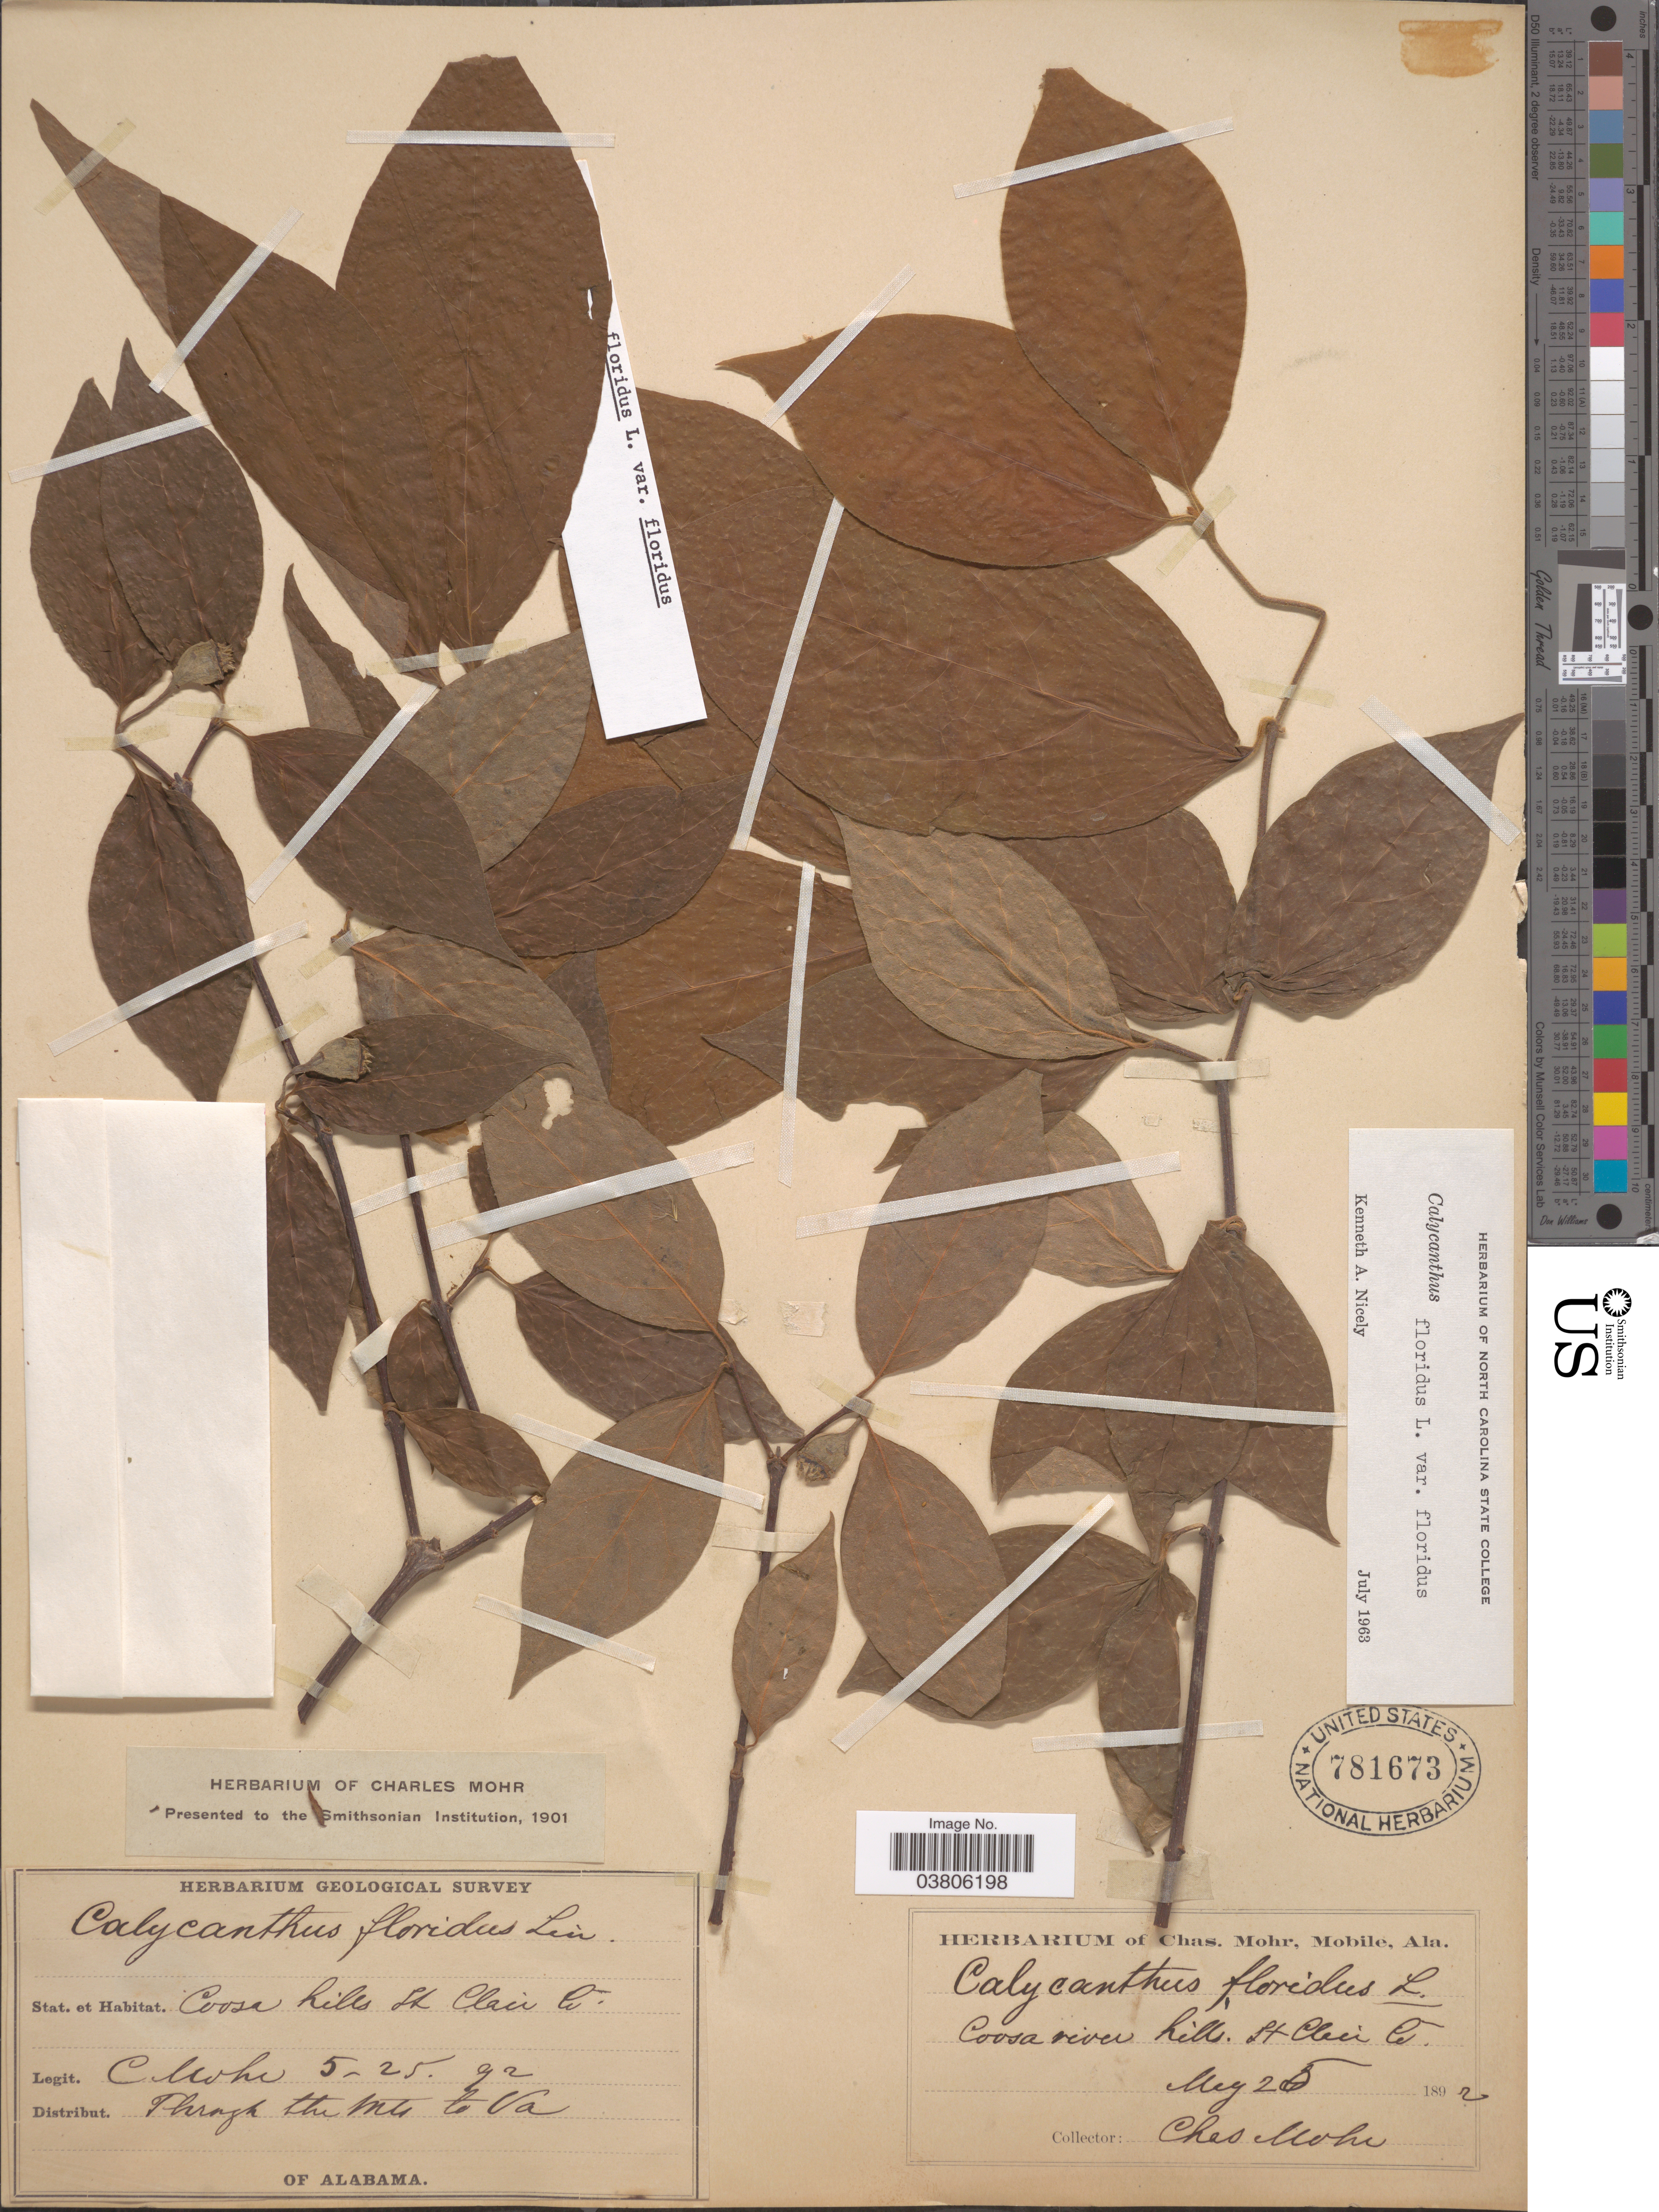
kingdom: Plantae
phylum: Tracheophyta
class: Magnoliopsida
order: Laurales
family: Calycanthaceae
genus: Calycanthus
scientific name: Calycanthus floridus var. floridus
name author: L.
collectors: Mohr, C. T. (herbarium)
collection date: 1892-05-25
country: United States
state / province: Alabama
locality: Stat. Coosa river hills St Clair Co.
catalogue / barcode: US 781673